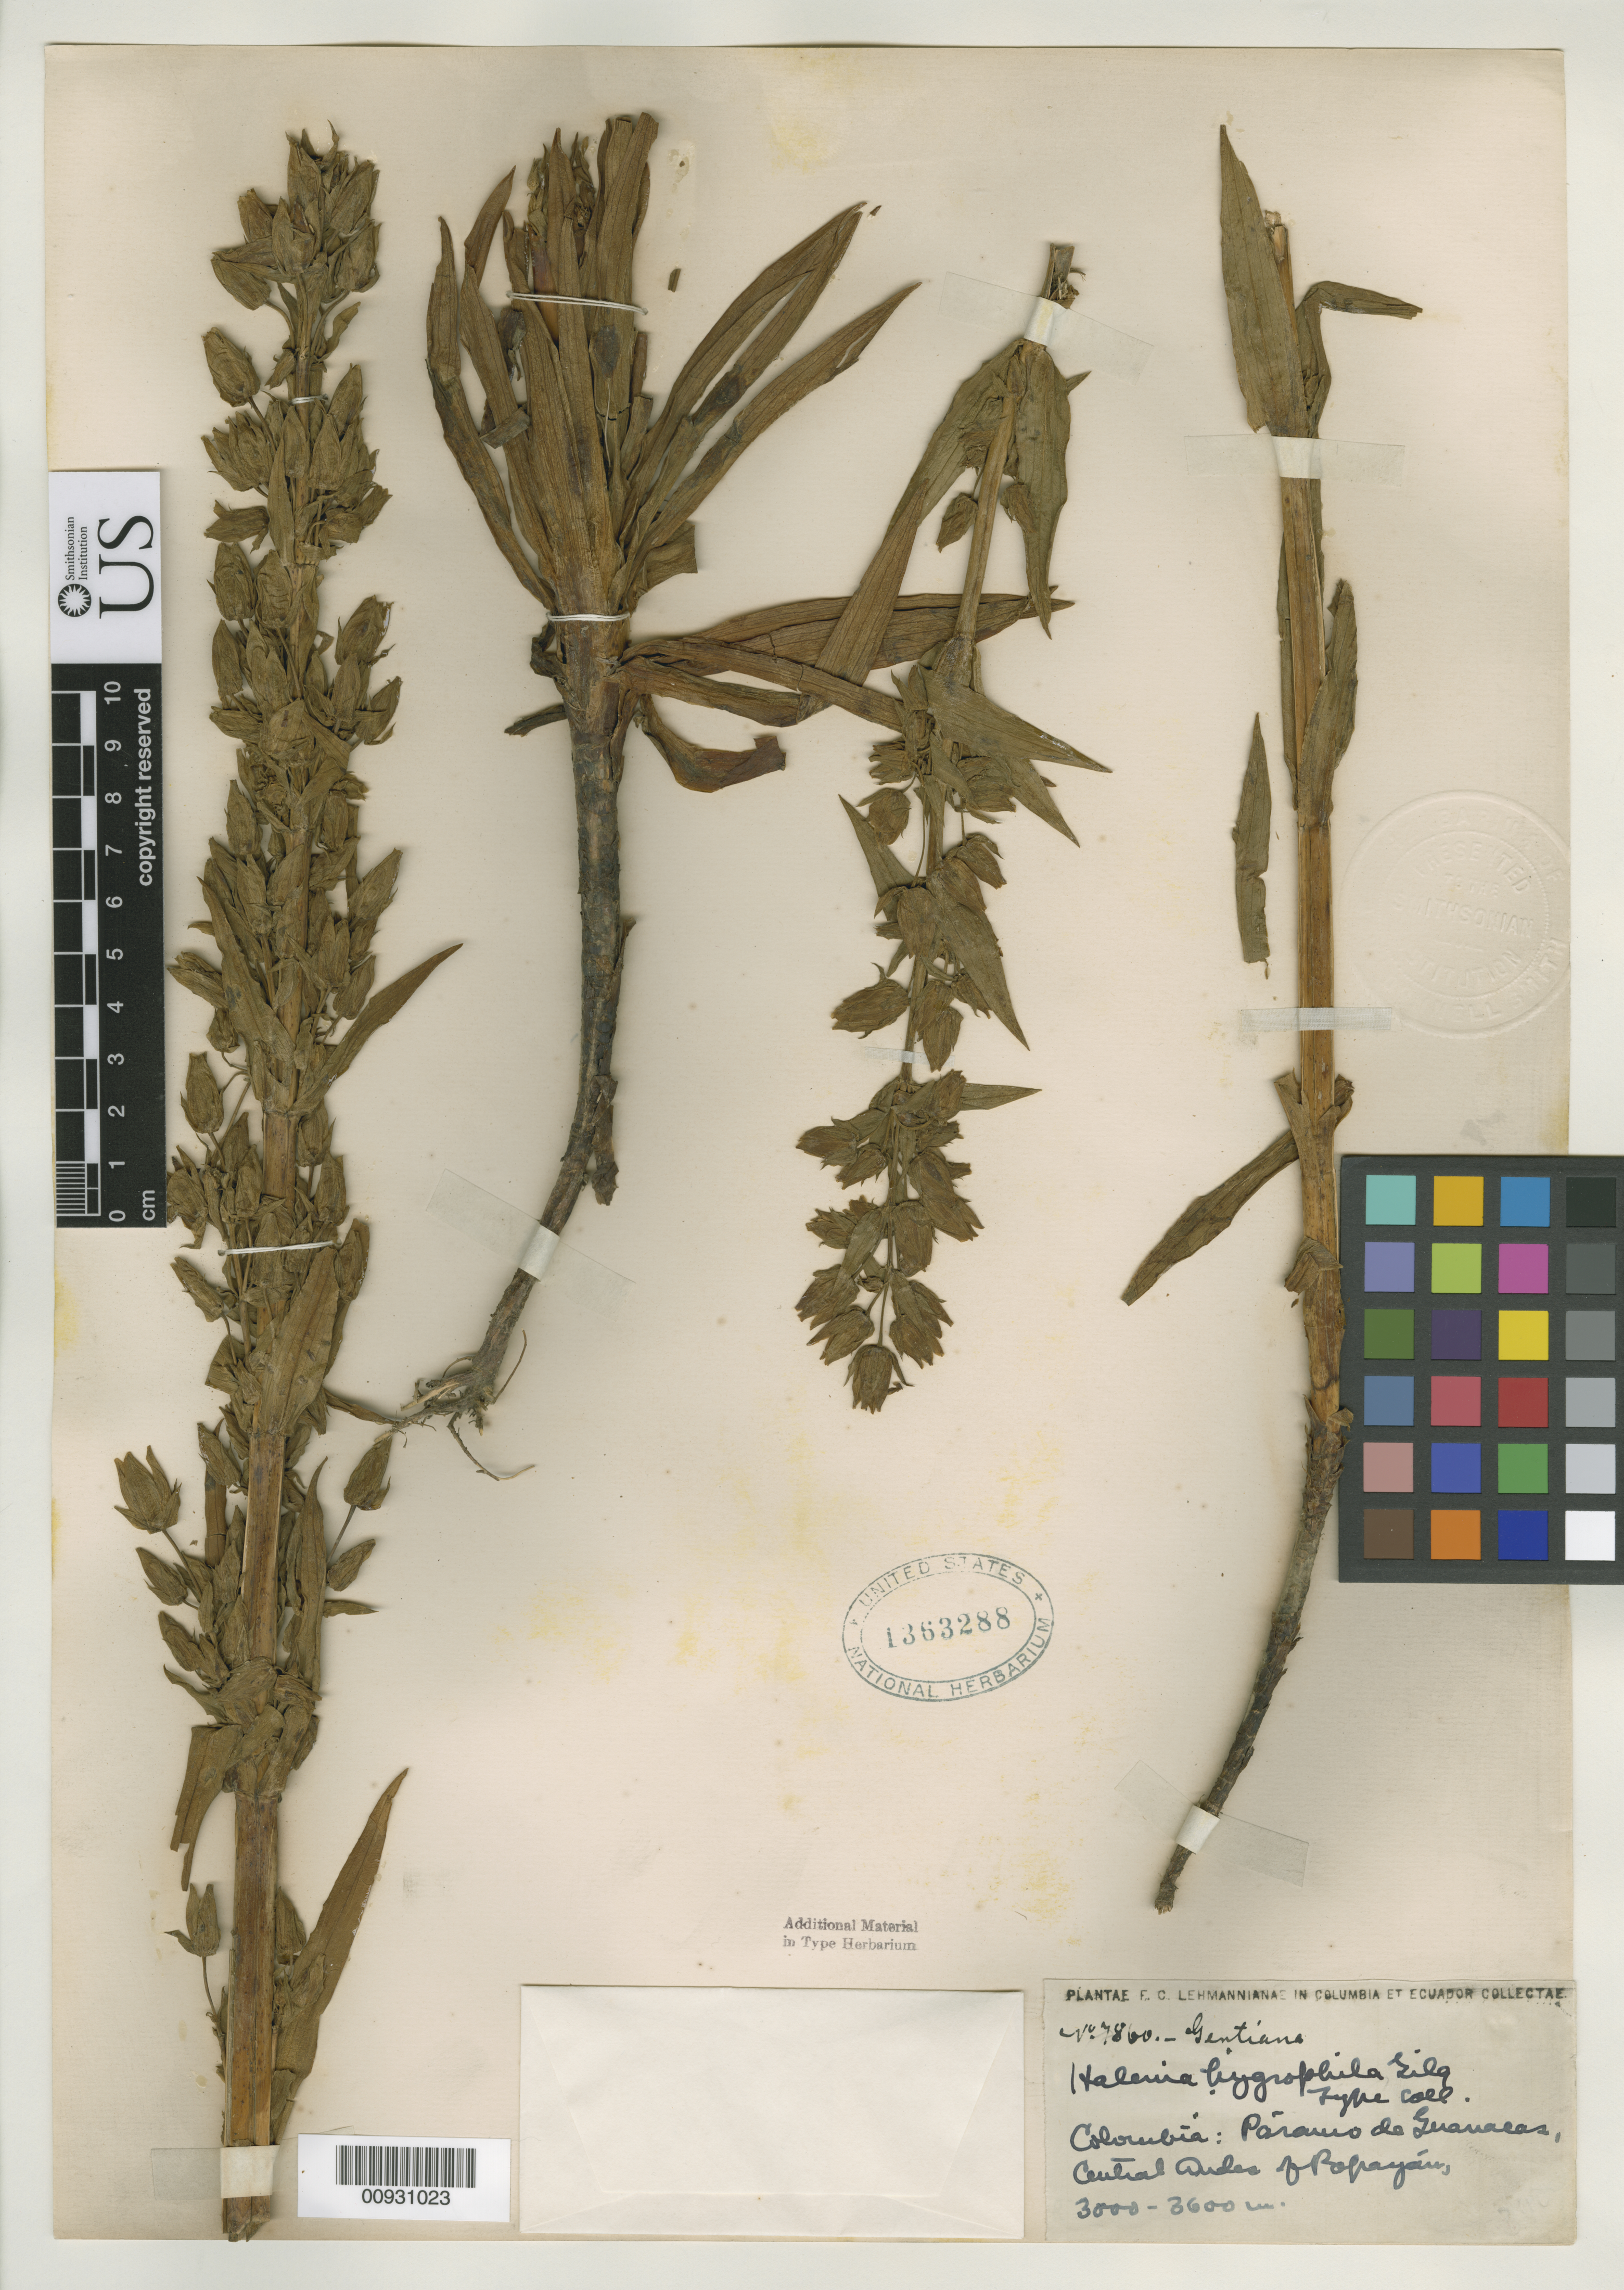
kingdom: Plantae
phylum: Tracheophyta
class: Magnoliopsida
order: Gentianales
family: Gentianaceae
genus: Halenia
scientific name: Halenia hygrophila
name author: Gilg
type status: Isotype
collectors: F. C. Lehmann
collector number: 7860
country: Colombia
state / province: Cauca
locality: Popayán.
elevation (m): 3000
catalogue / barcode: US 1363288